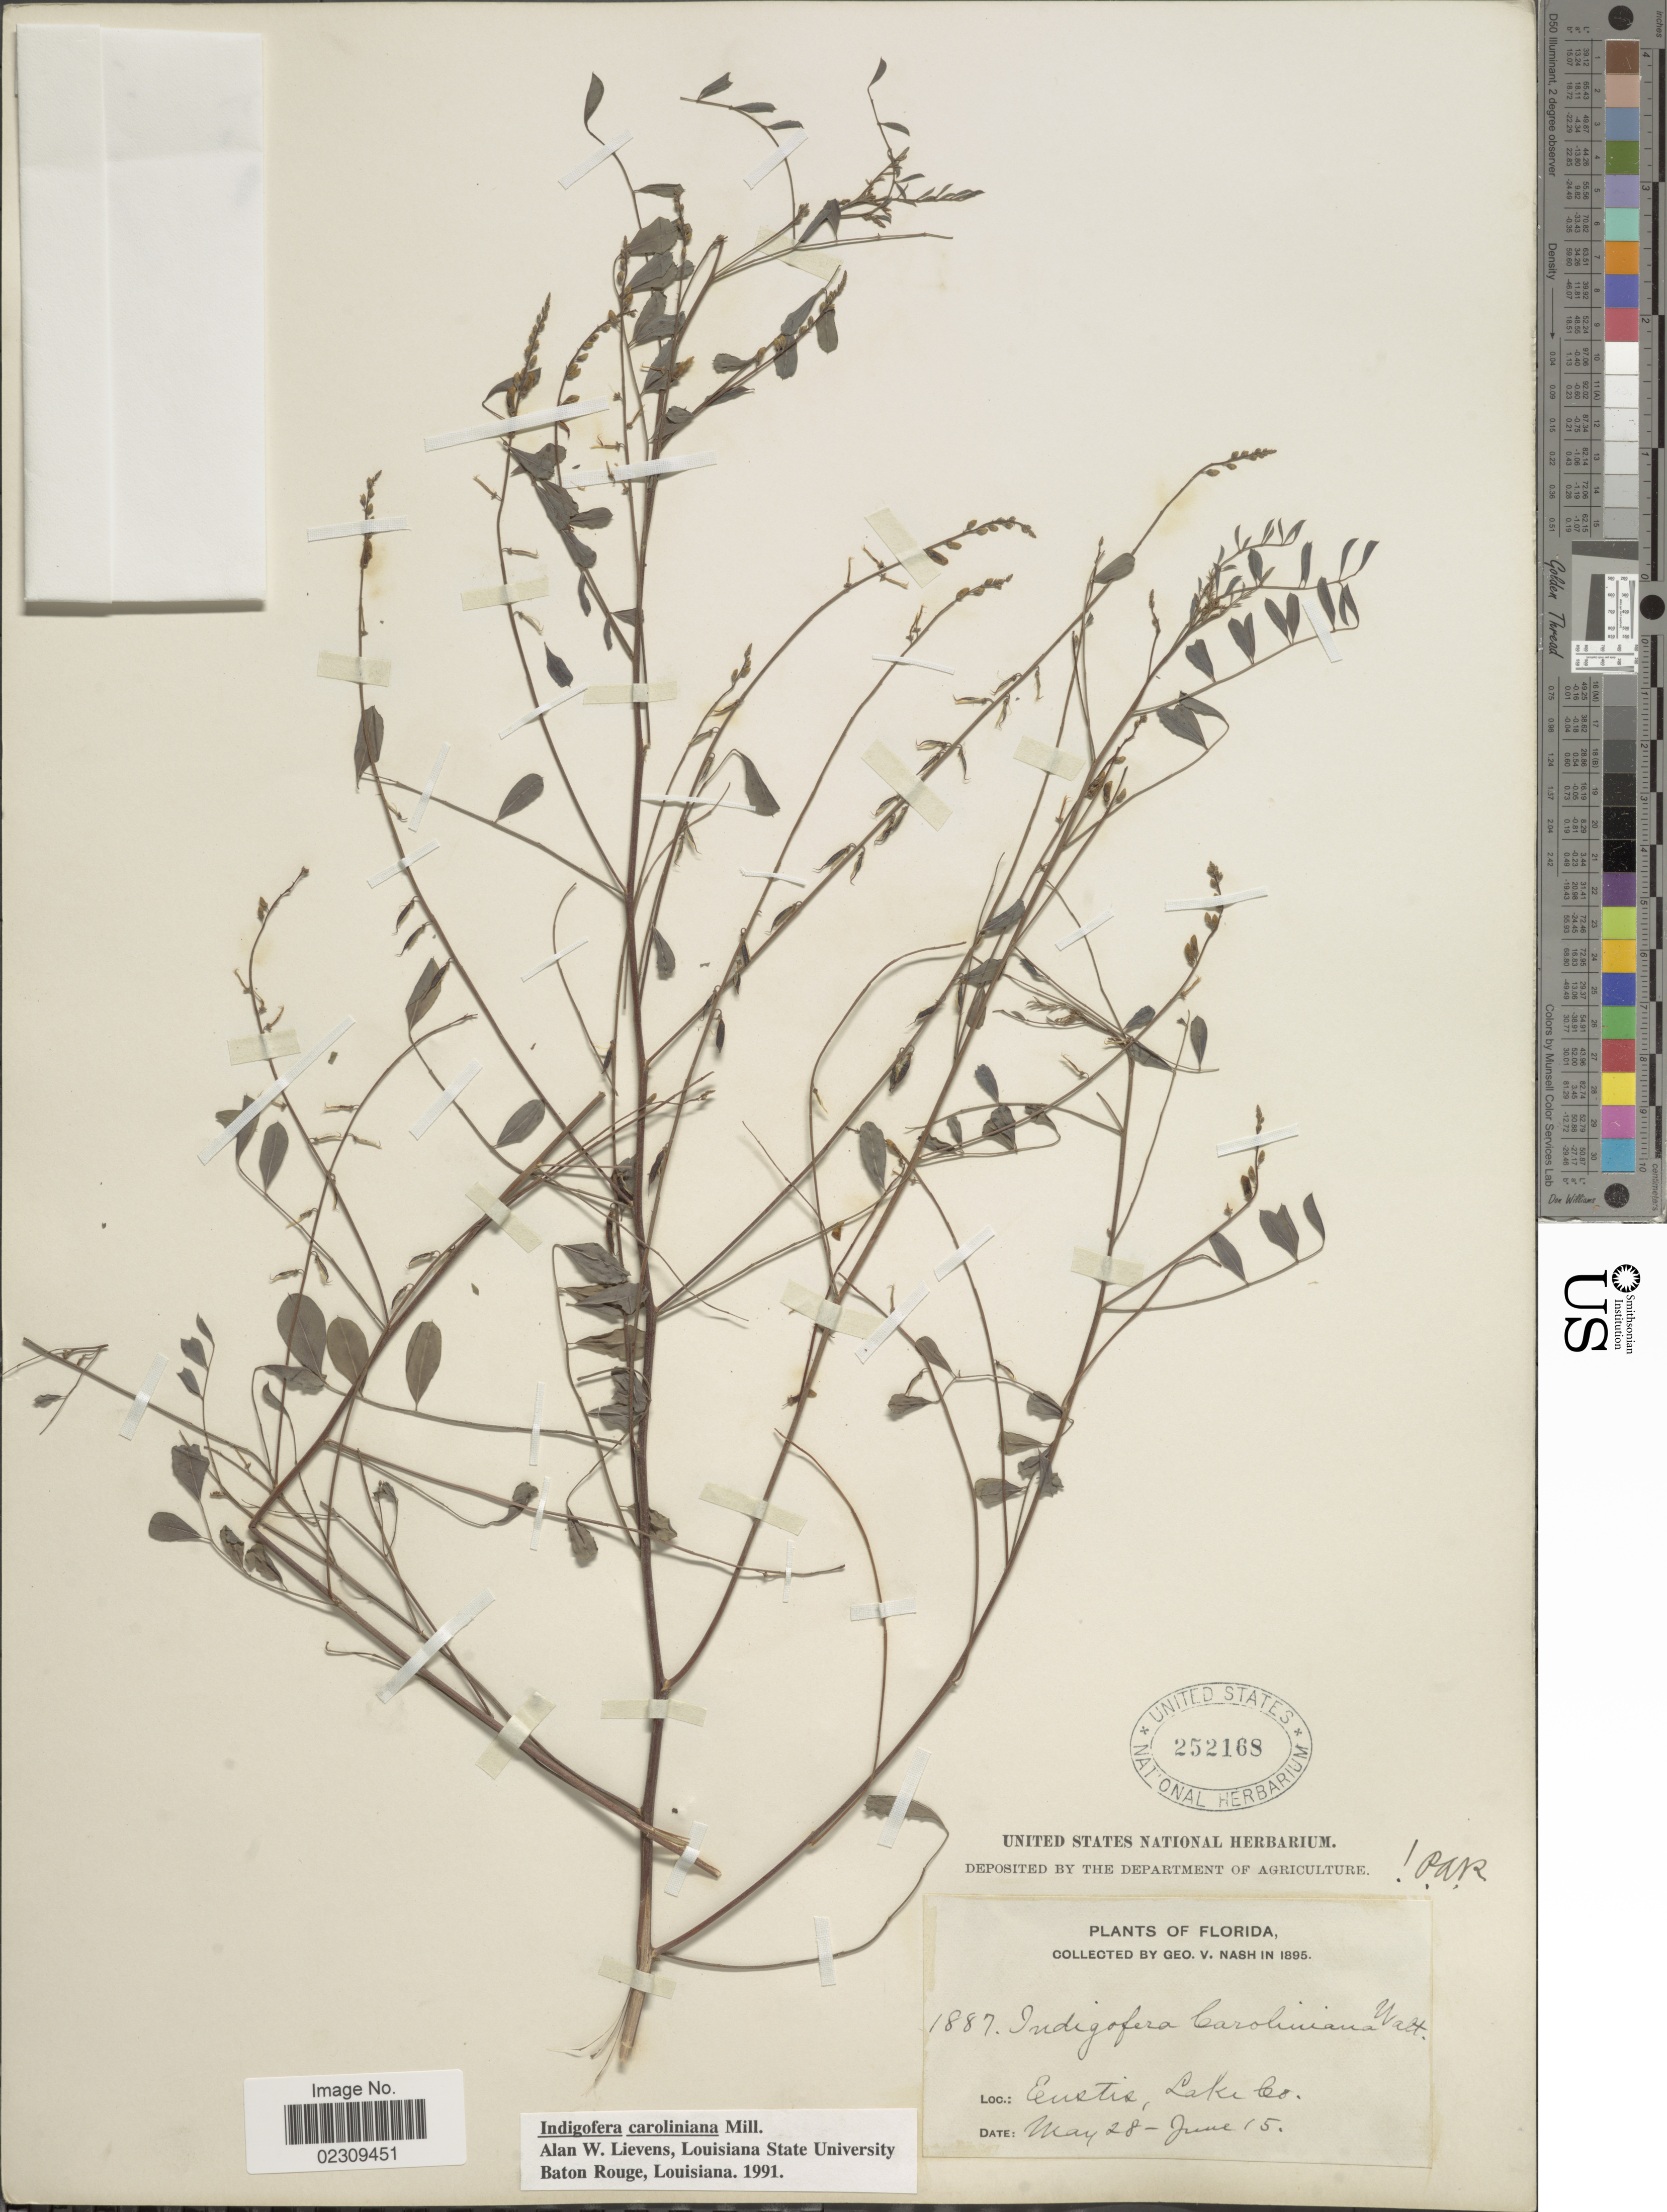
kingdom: Plantae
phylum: Tracheophyta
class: Magnoliopsida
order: Fabales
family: Fabaceae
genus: Indigofera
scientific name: Indigofera caroliniana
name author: Mill.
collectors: G. V. Nash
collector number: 1887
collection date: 1895-05-28/1895-06-15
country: United States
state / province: Florida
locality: Eustis, Lake Co.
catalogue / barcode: US 252168